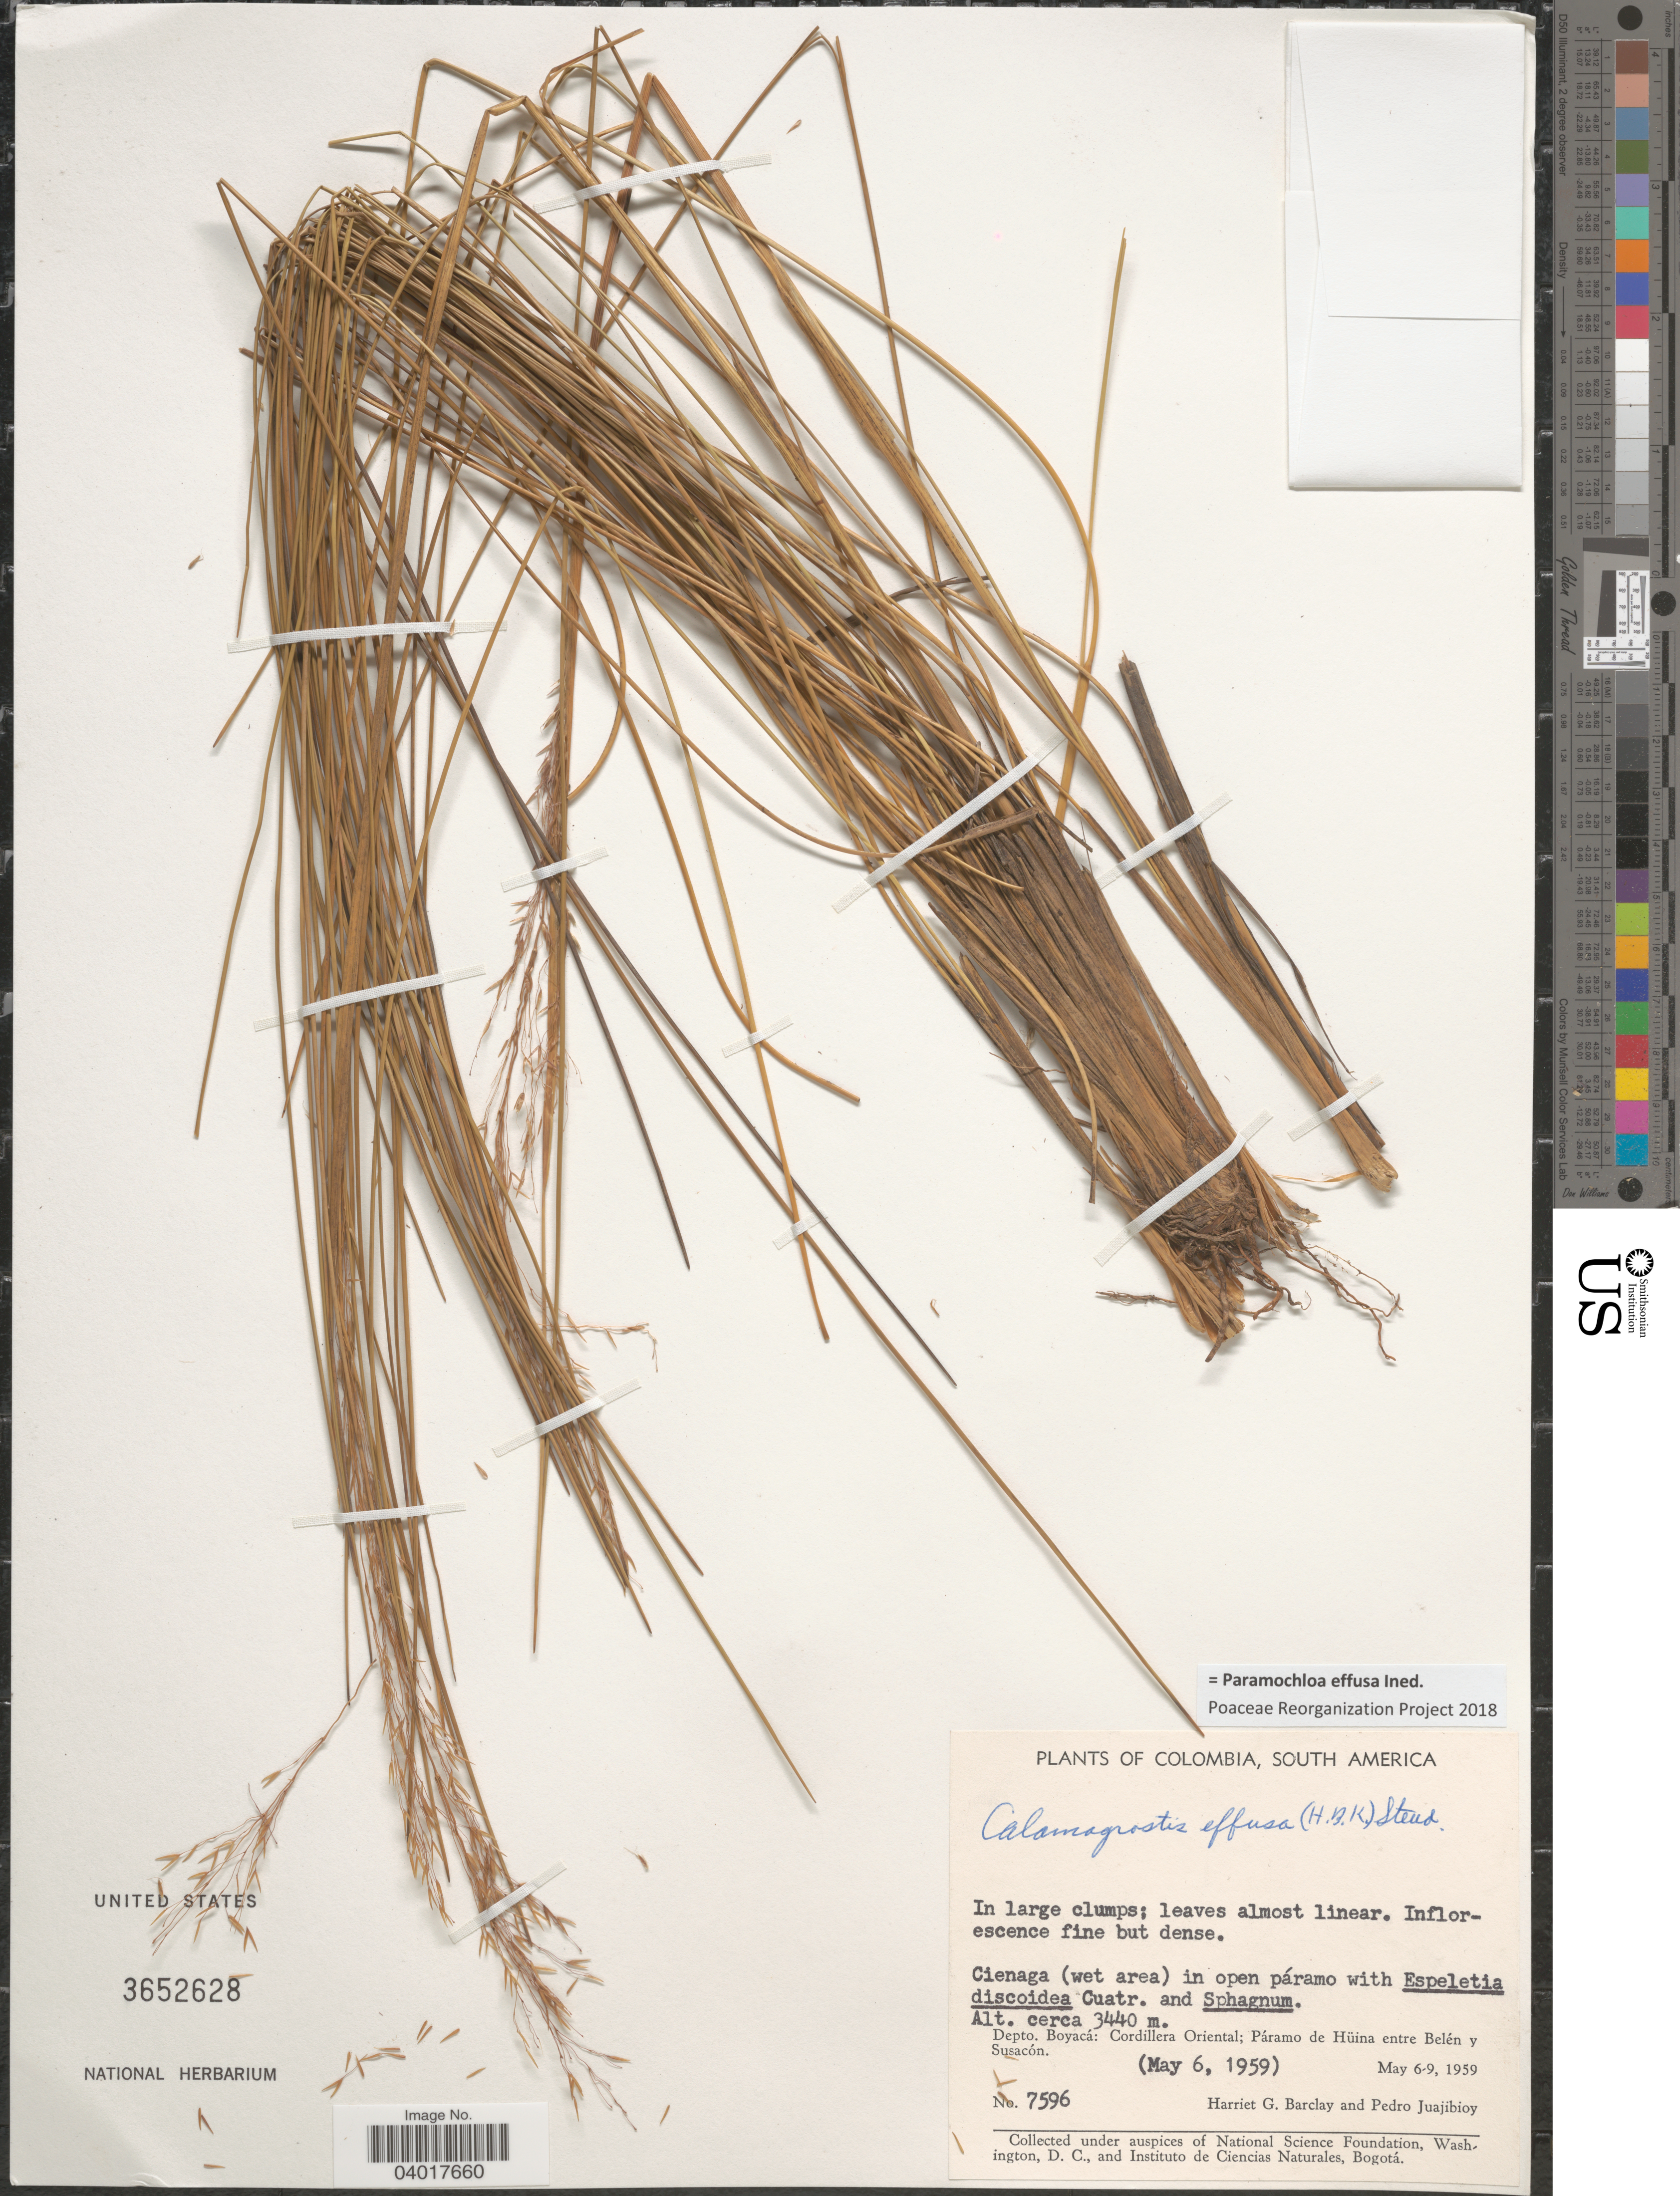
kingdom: Plantae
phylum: Tracheophyta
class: Liliopsida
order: Poales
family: Poaceae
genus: Paramochloa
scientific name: Paramochloa effusa ined.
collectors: H. G. Barclay & P. Juajibioy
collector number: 7596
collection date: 1959-05-06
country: Colombia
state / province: Boyacá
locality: Depto. Boyacá: Cordillera Oriental; Páramo de Hüina entre Belén y Susacón.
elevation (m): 3440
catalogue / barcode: US 3652628